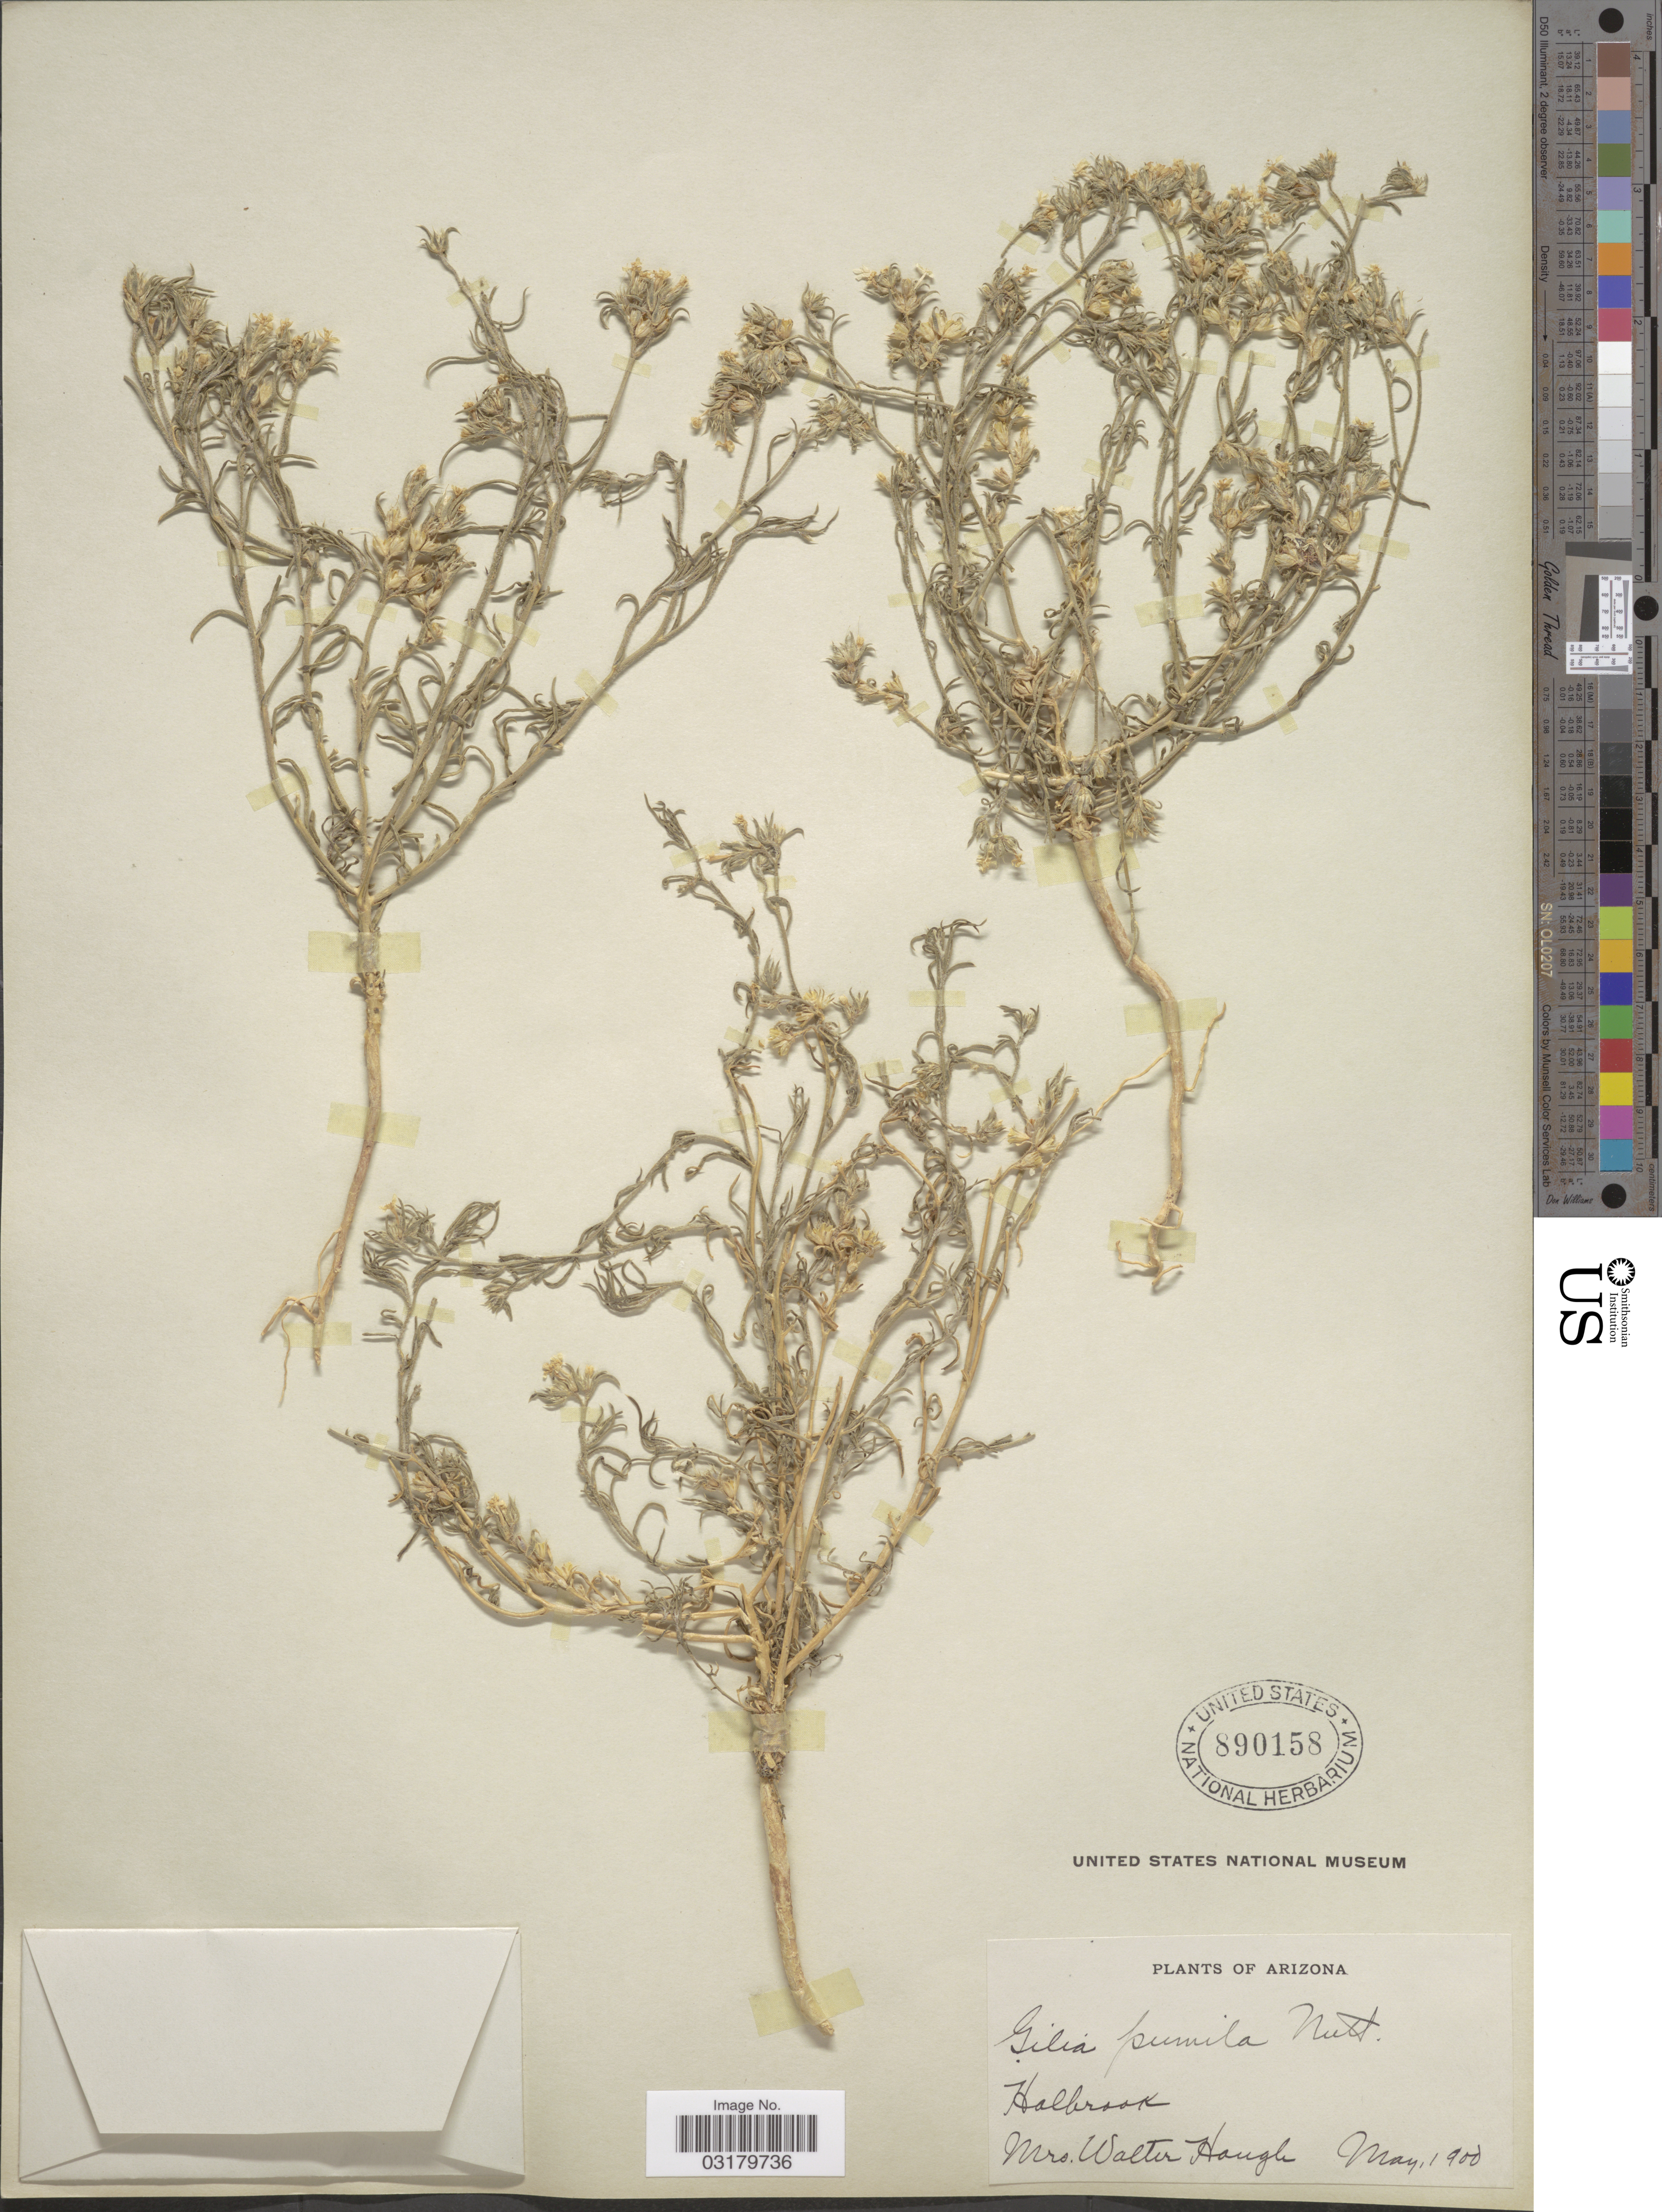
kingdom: Plantae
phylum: Tracheophyta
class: Magnoliopsida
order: Ericales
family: Polemoniaceae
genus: Ipomopsis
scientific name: Ipomopsis pumila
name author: (Nutt.) V.E. Grant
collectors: Mrs W. Hough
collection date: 1900-05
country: United States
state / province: Arizona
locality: Holbrook.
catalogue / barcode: US 890158